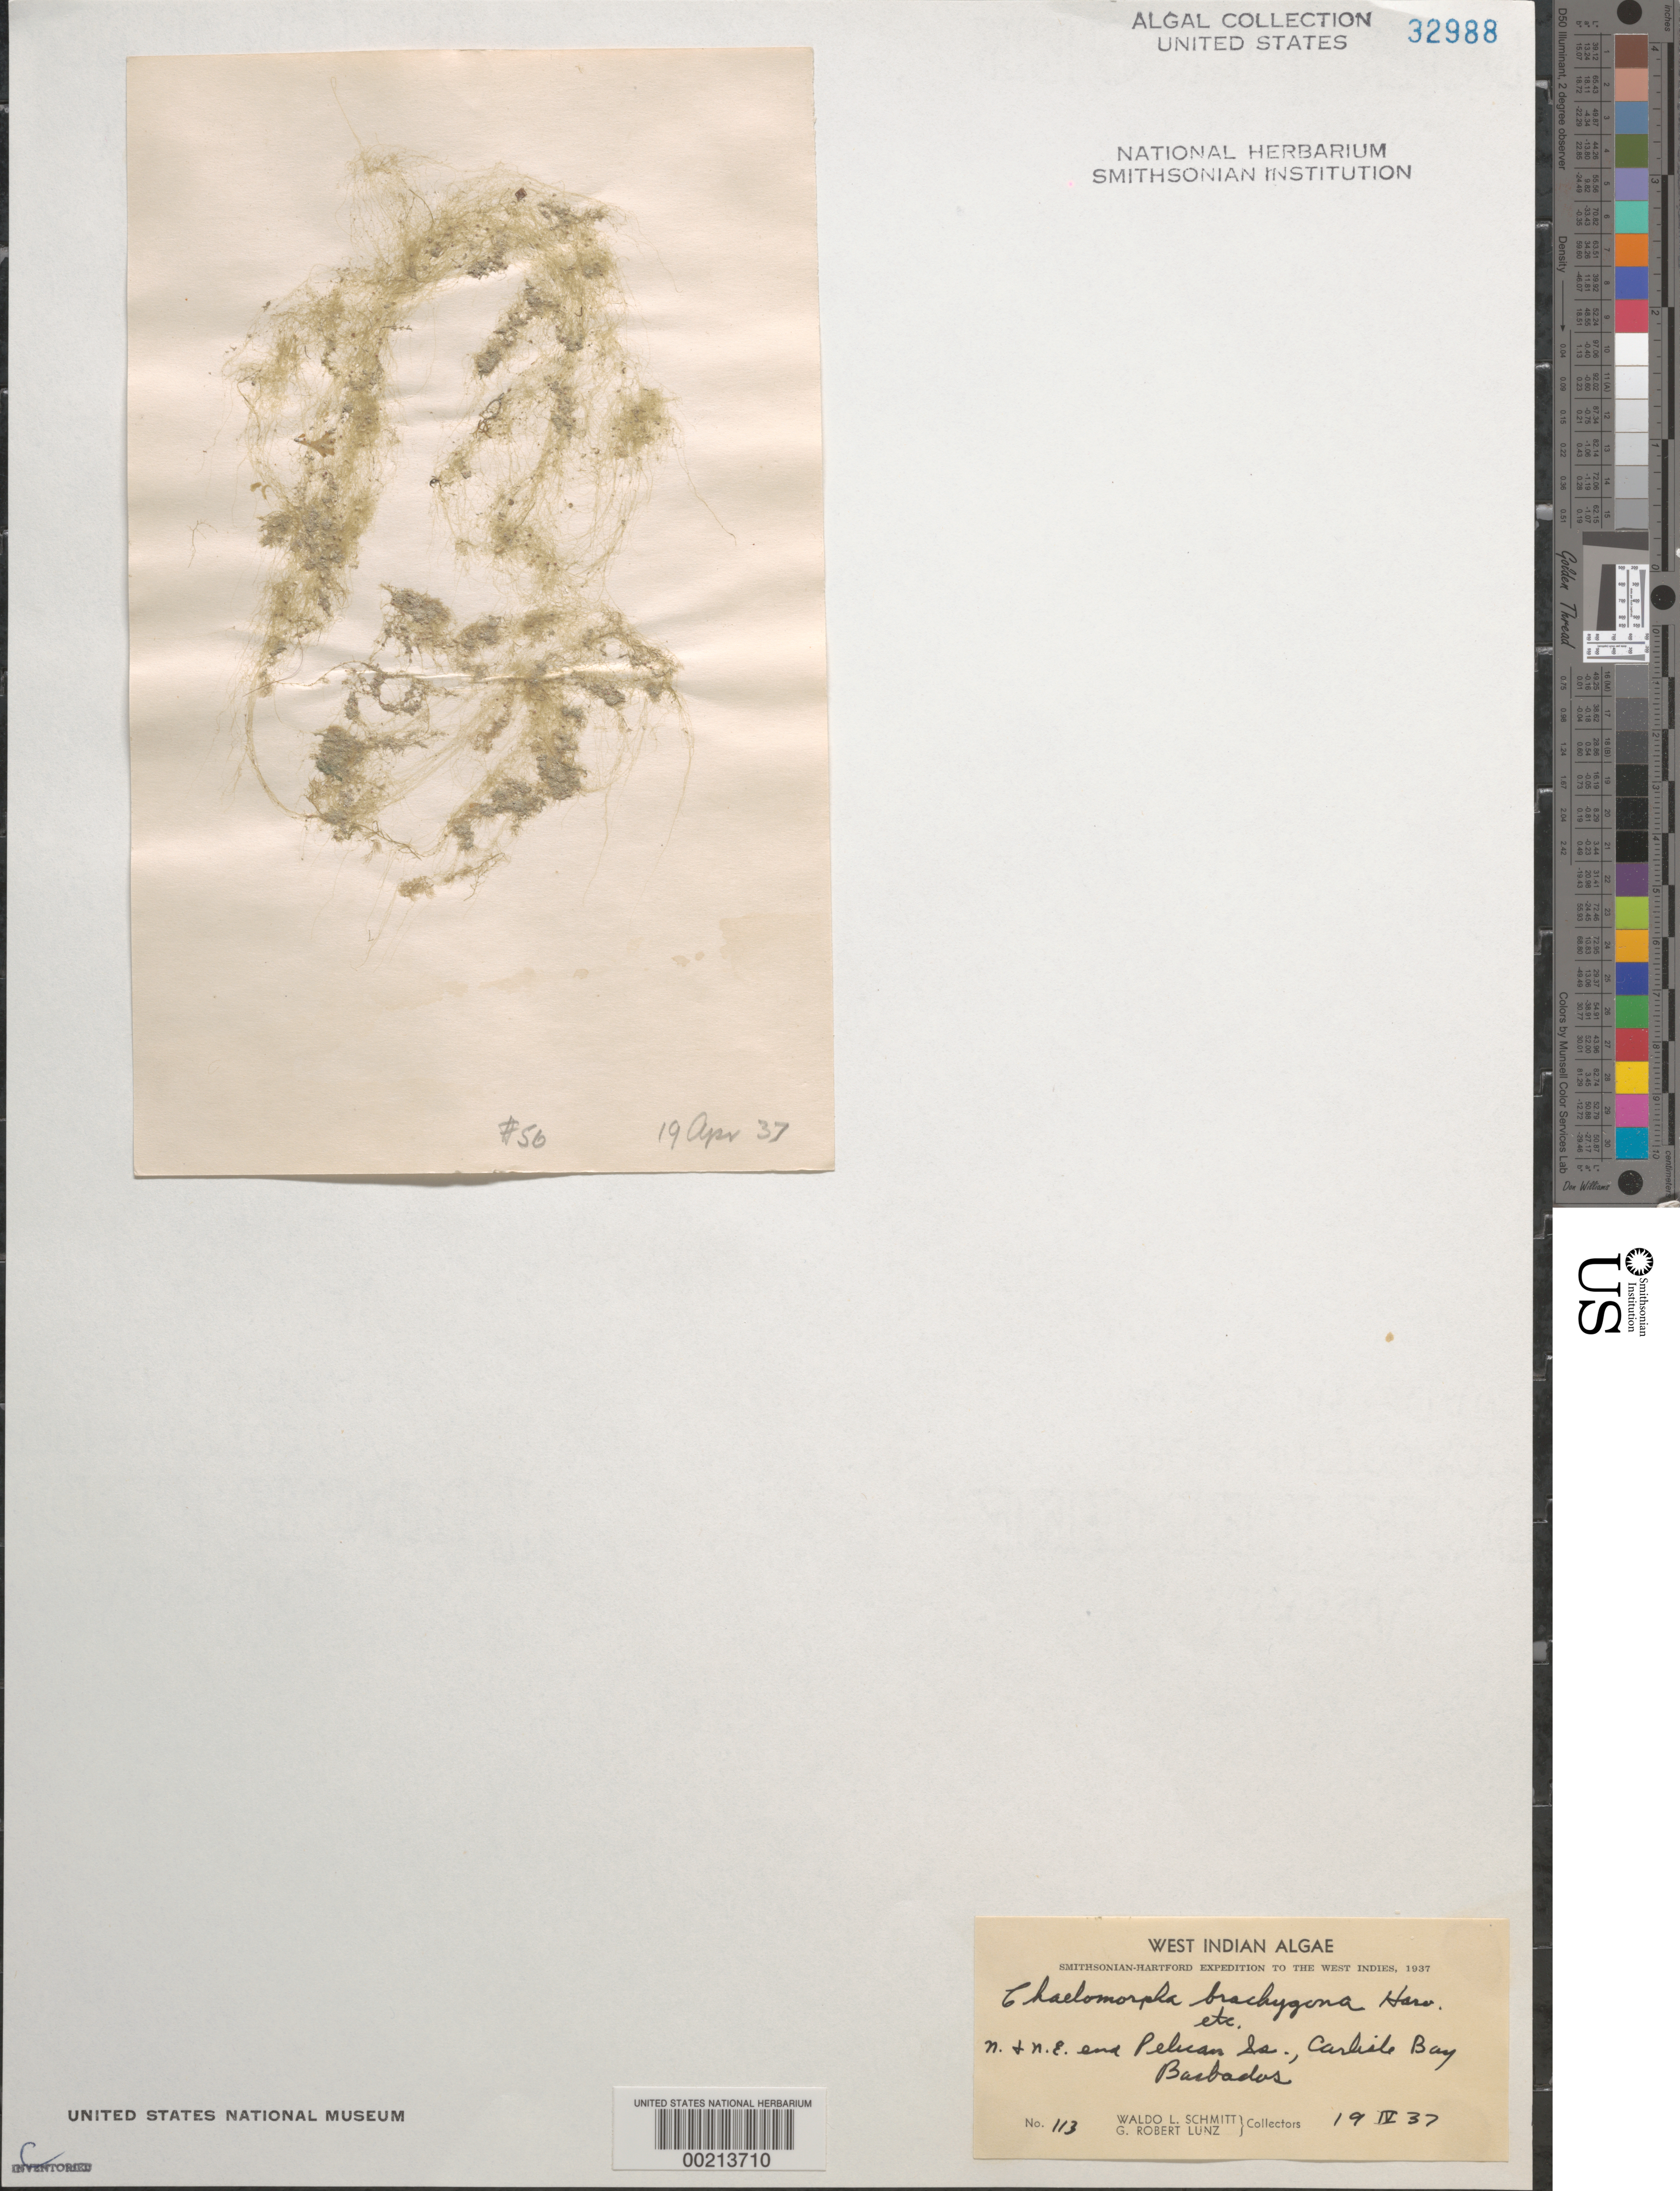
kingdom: Plantae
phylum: Chlorophyta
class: Ulvophyceae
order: Cladophorales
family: Cladophoraceae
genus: Chaetomorpha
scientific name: Chaetomorpha brachygona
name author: Harv.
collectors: W. L. Schmitt & G. Lunz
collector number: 113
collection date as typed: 19 Apr 1937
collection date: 1937-04-19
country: Barbados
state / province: Saint Michael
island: Pelican Island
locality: Carlisle Bay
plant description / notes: Smithsonian-Hartford Expedition to the West Indies, 1937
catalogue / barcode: US 32988